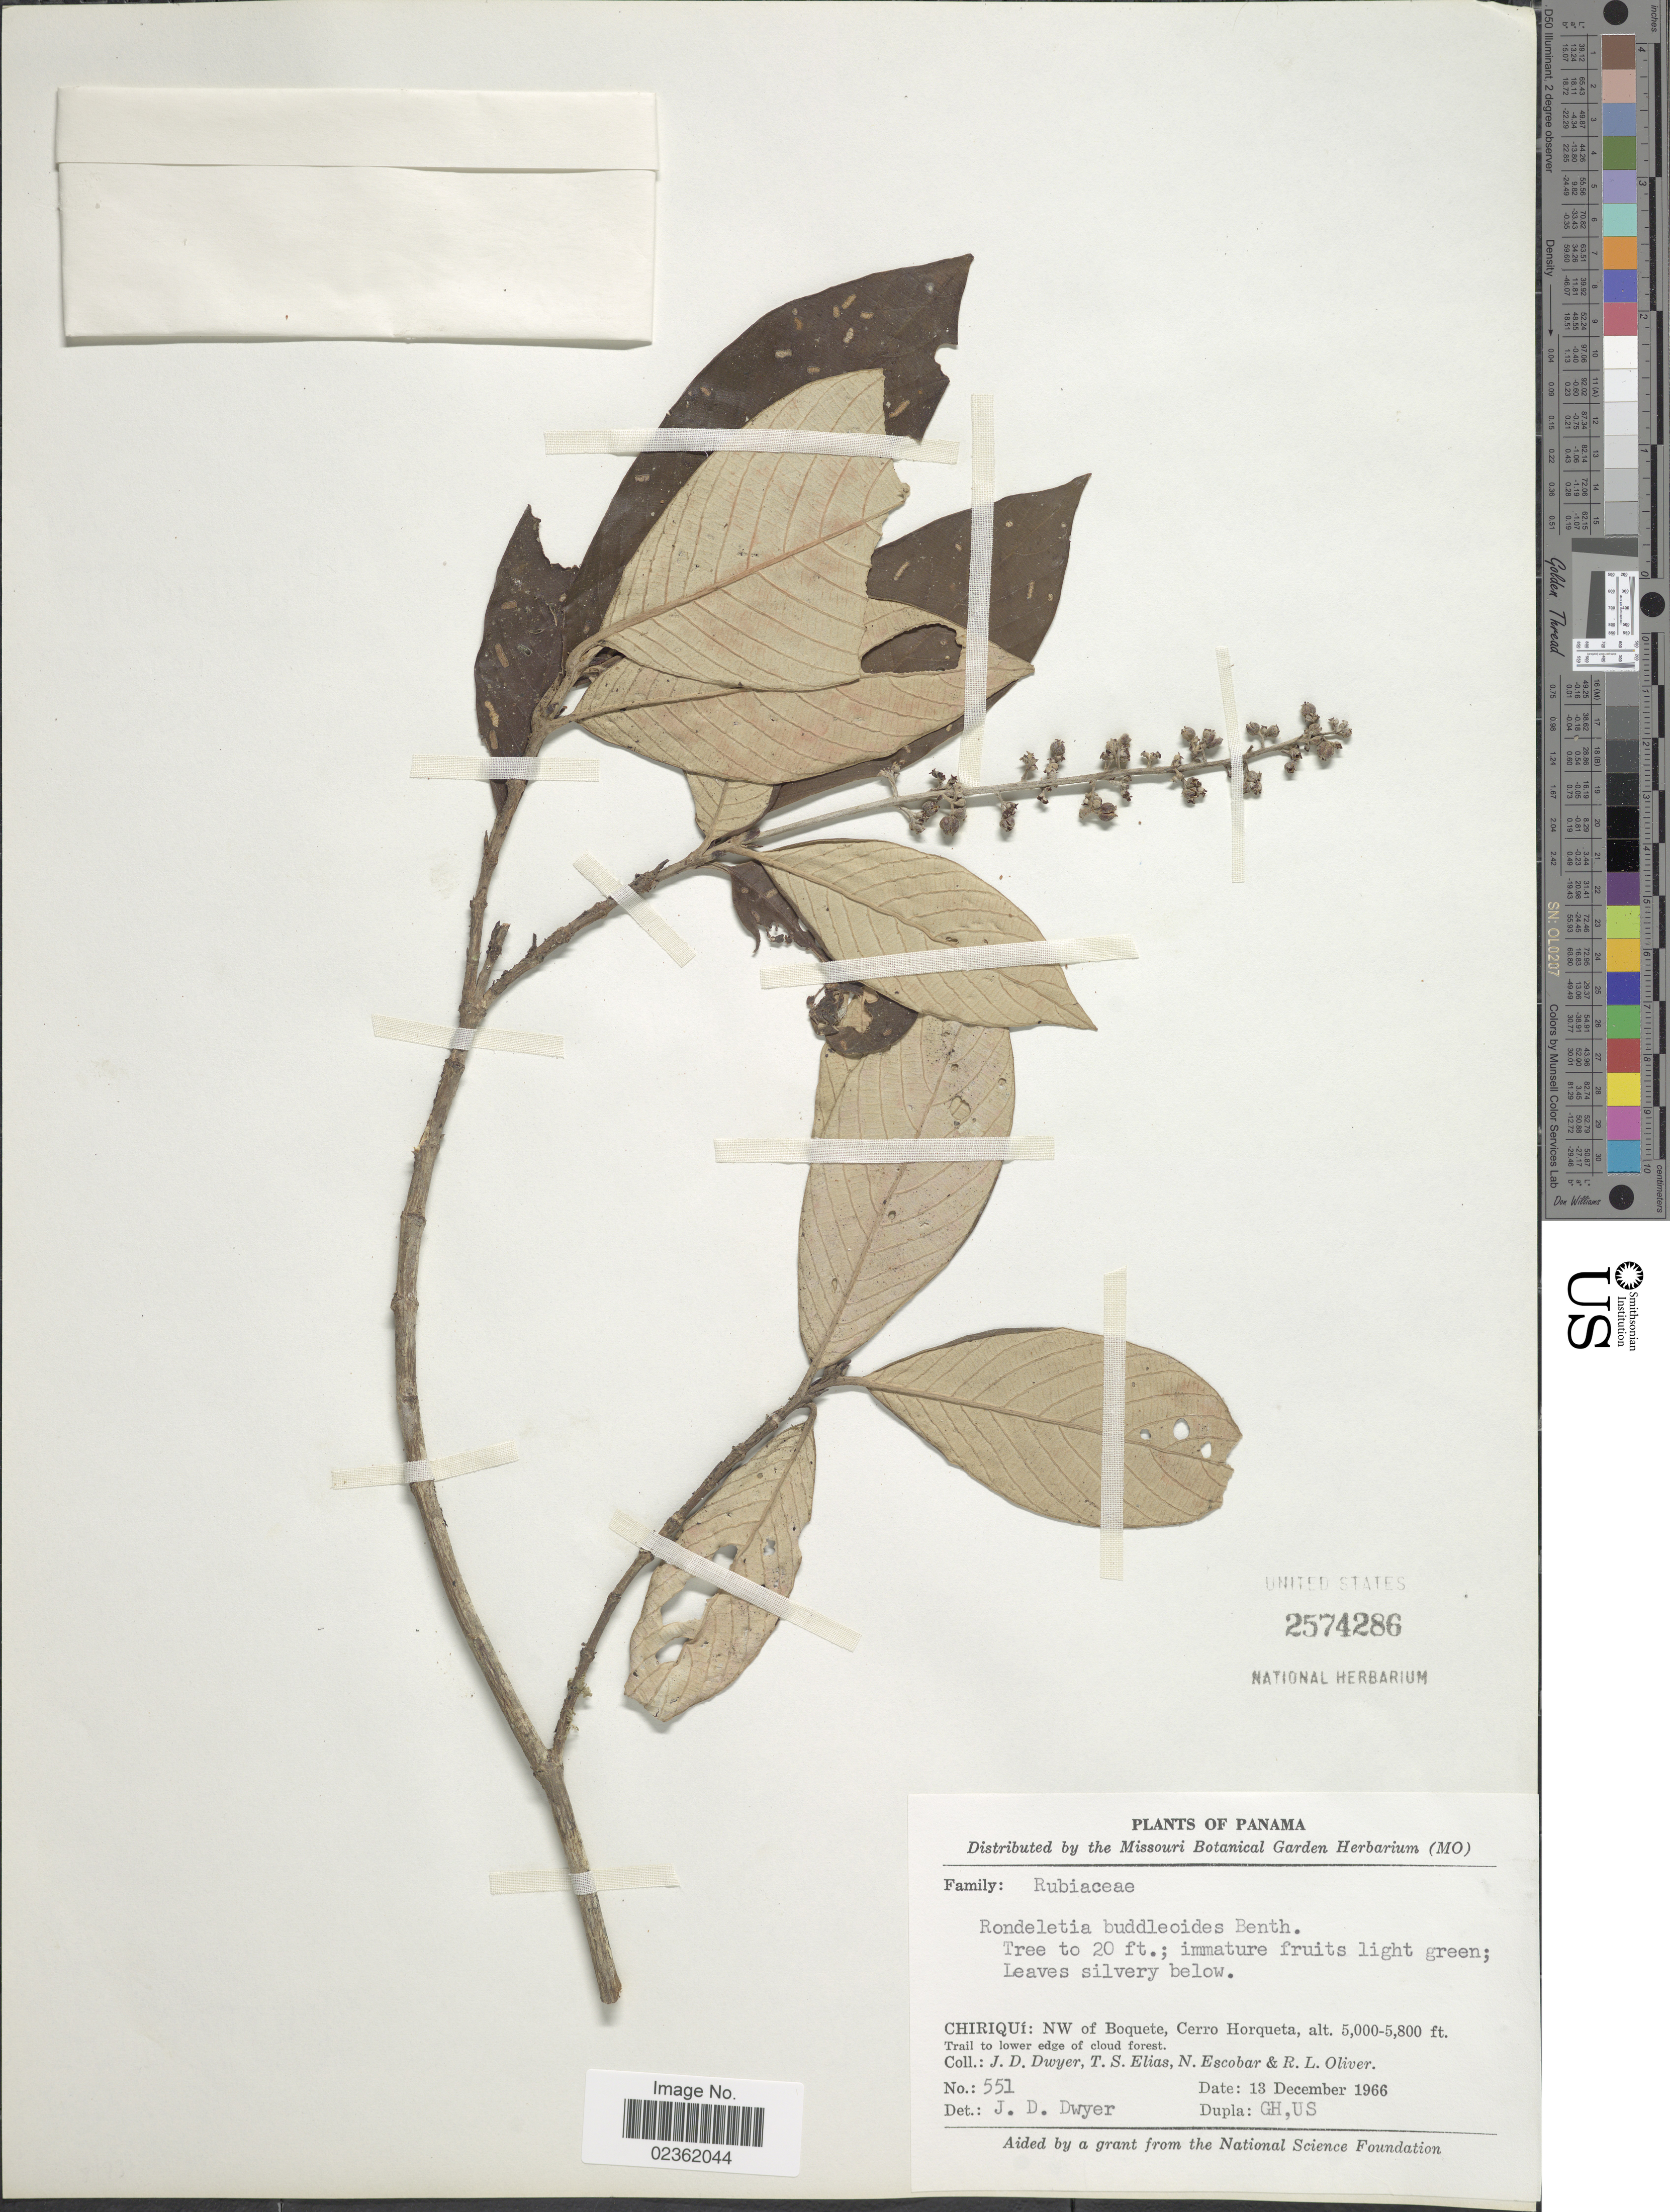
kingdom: Plantae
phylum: Tracheophyta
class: Magnoliopsida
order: Gentianales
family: Rubiaceae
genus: Rondeletia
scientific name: Rondeletia buddleioides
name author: Benth.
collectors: J. D. Dwyer, T. S. Elias, N. Escobar & R. Oliver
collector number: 551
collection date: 1966-12-13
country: Panama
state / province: Chiriqui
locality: NW of Boquete, Cerro Horqueta, trail to lower edge of cloud forest.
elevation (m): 1524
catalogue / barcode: US 2574286